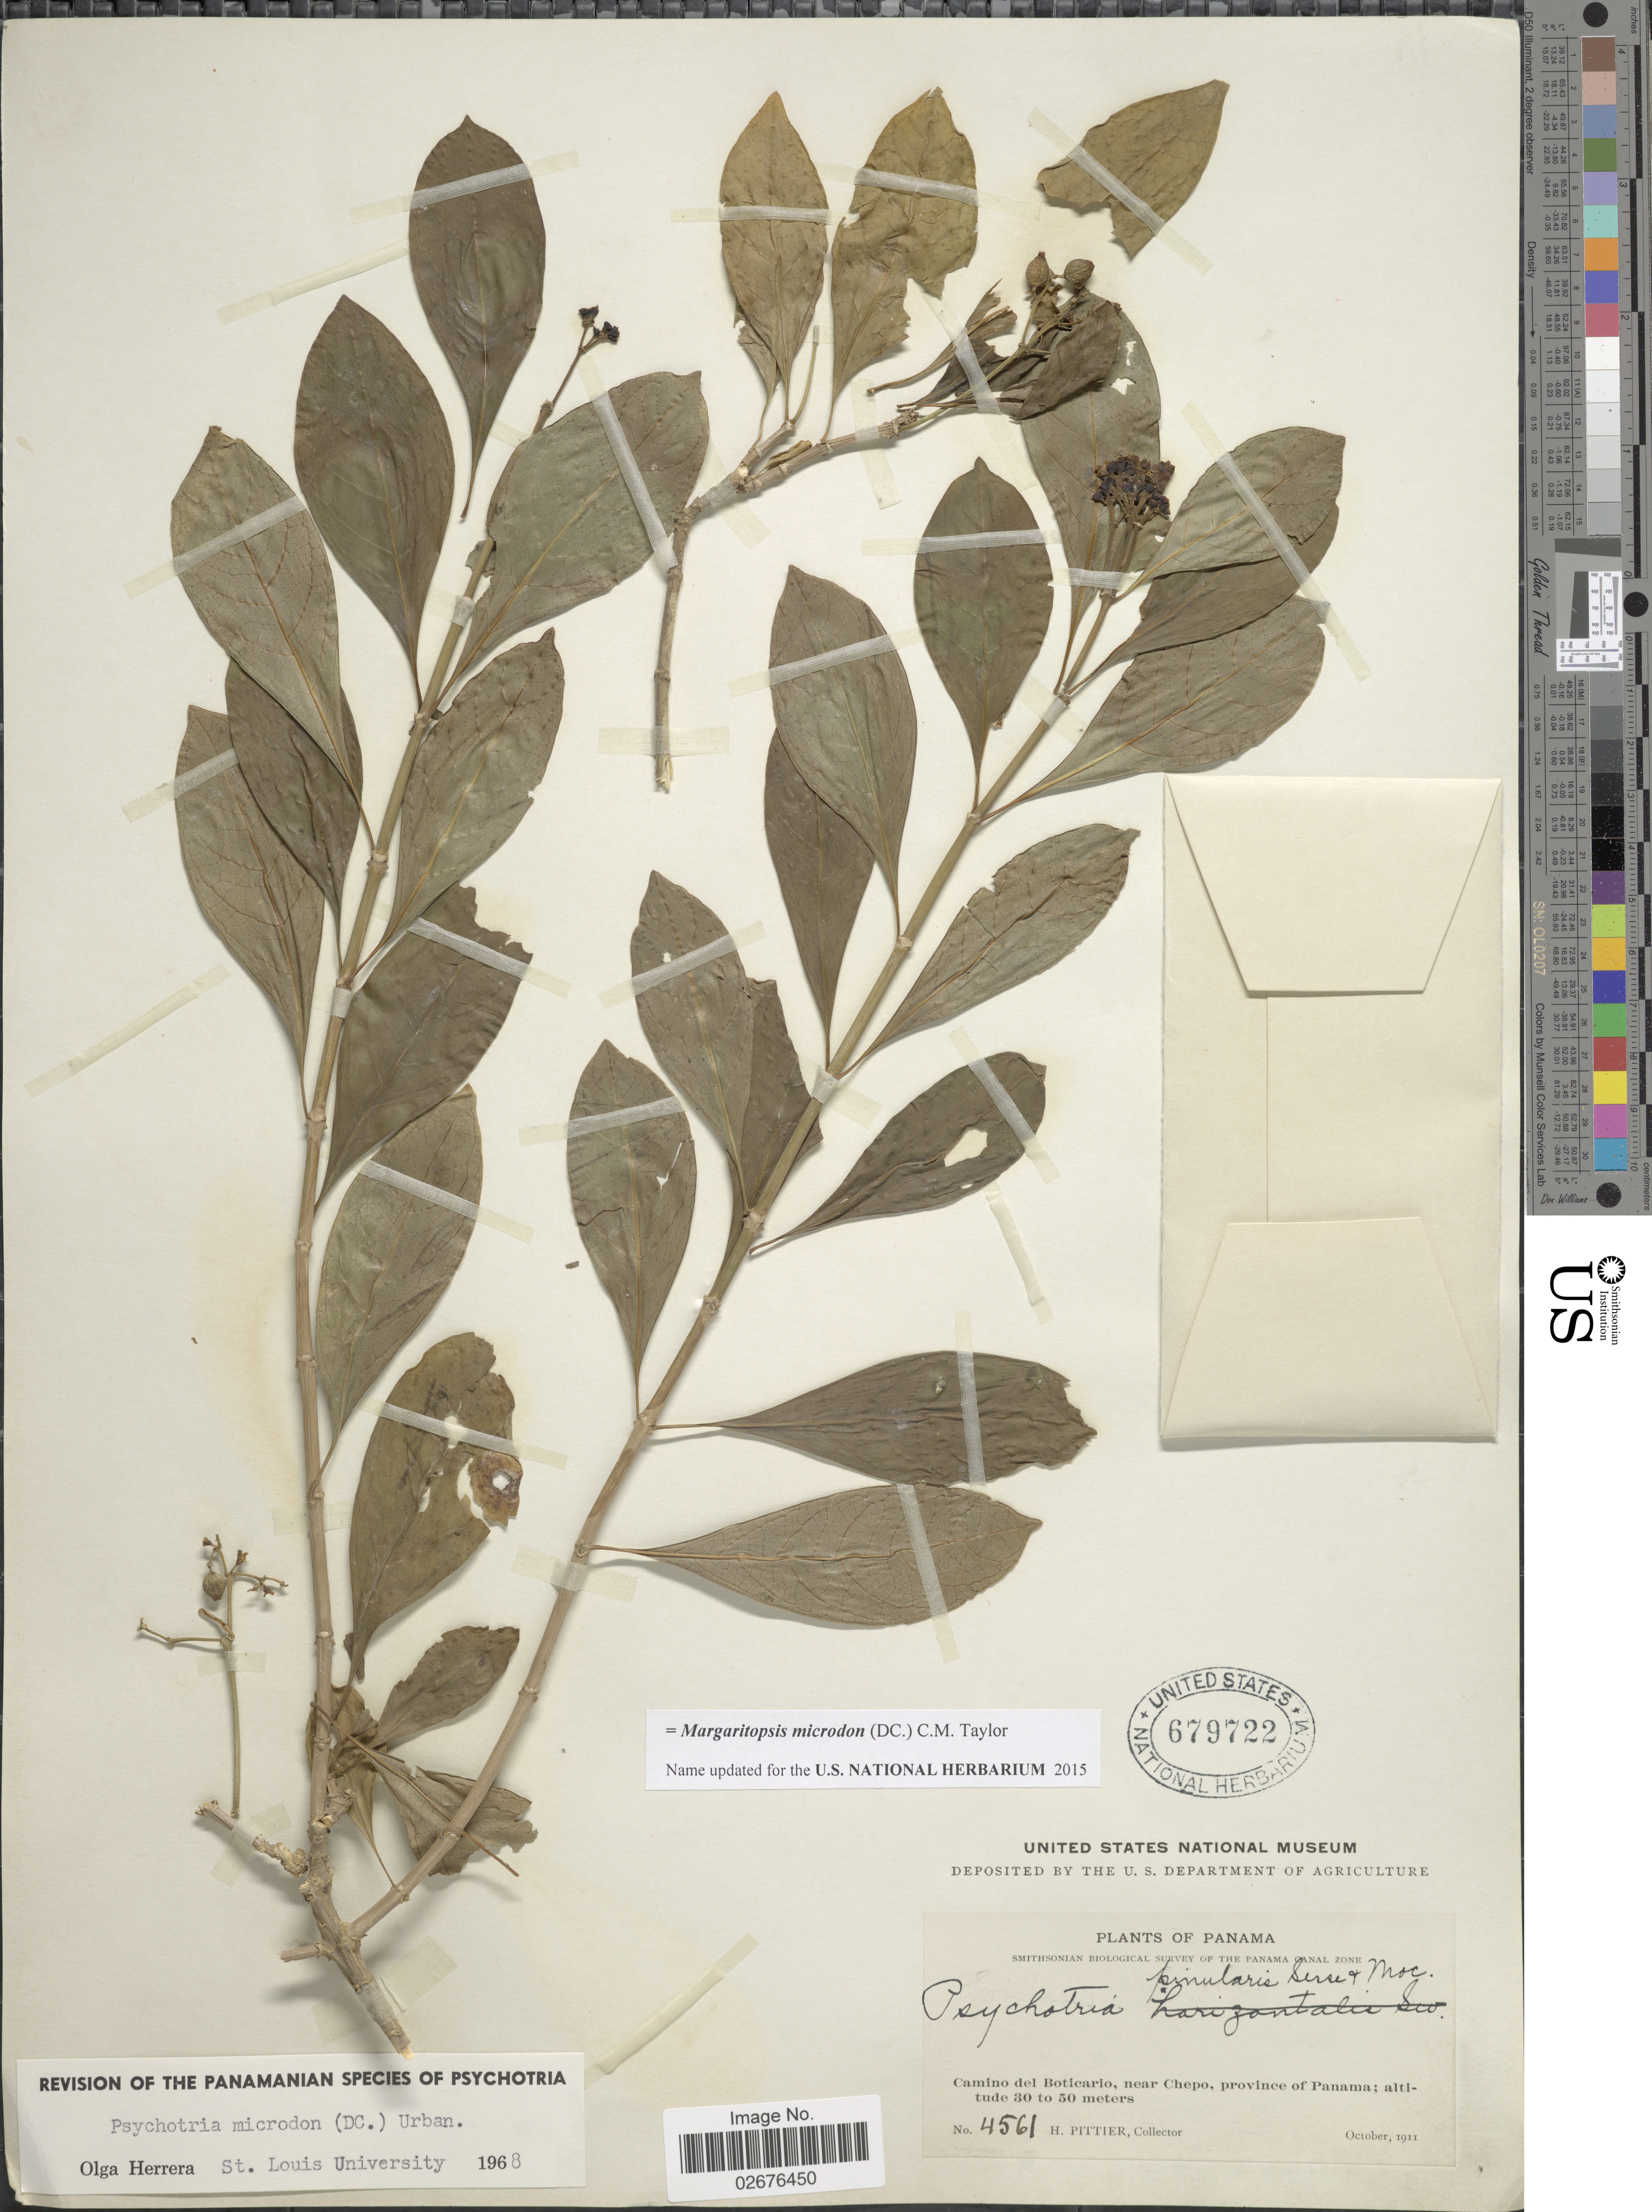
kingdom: Plantae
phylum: Tracheophyta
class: Magnoliopsida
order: Gentianales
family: Rubiaceae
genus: Margaritopsis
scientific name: Margaritopsis microdon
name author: (DC.) C.M. Taylor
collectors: H. F. Pittier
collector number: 4561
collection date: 1911-10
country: Panama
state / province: Colón / Panamá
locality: Panama Canal Zone, Camino del Boticario, near Chepo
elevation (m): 30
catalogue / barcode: US 679722